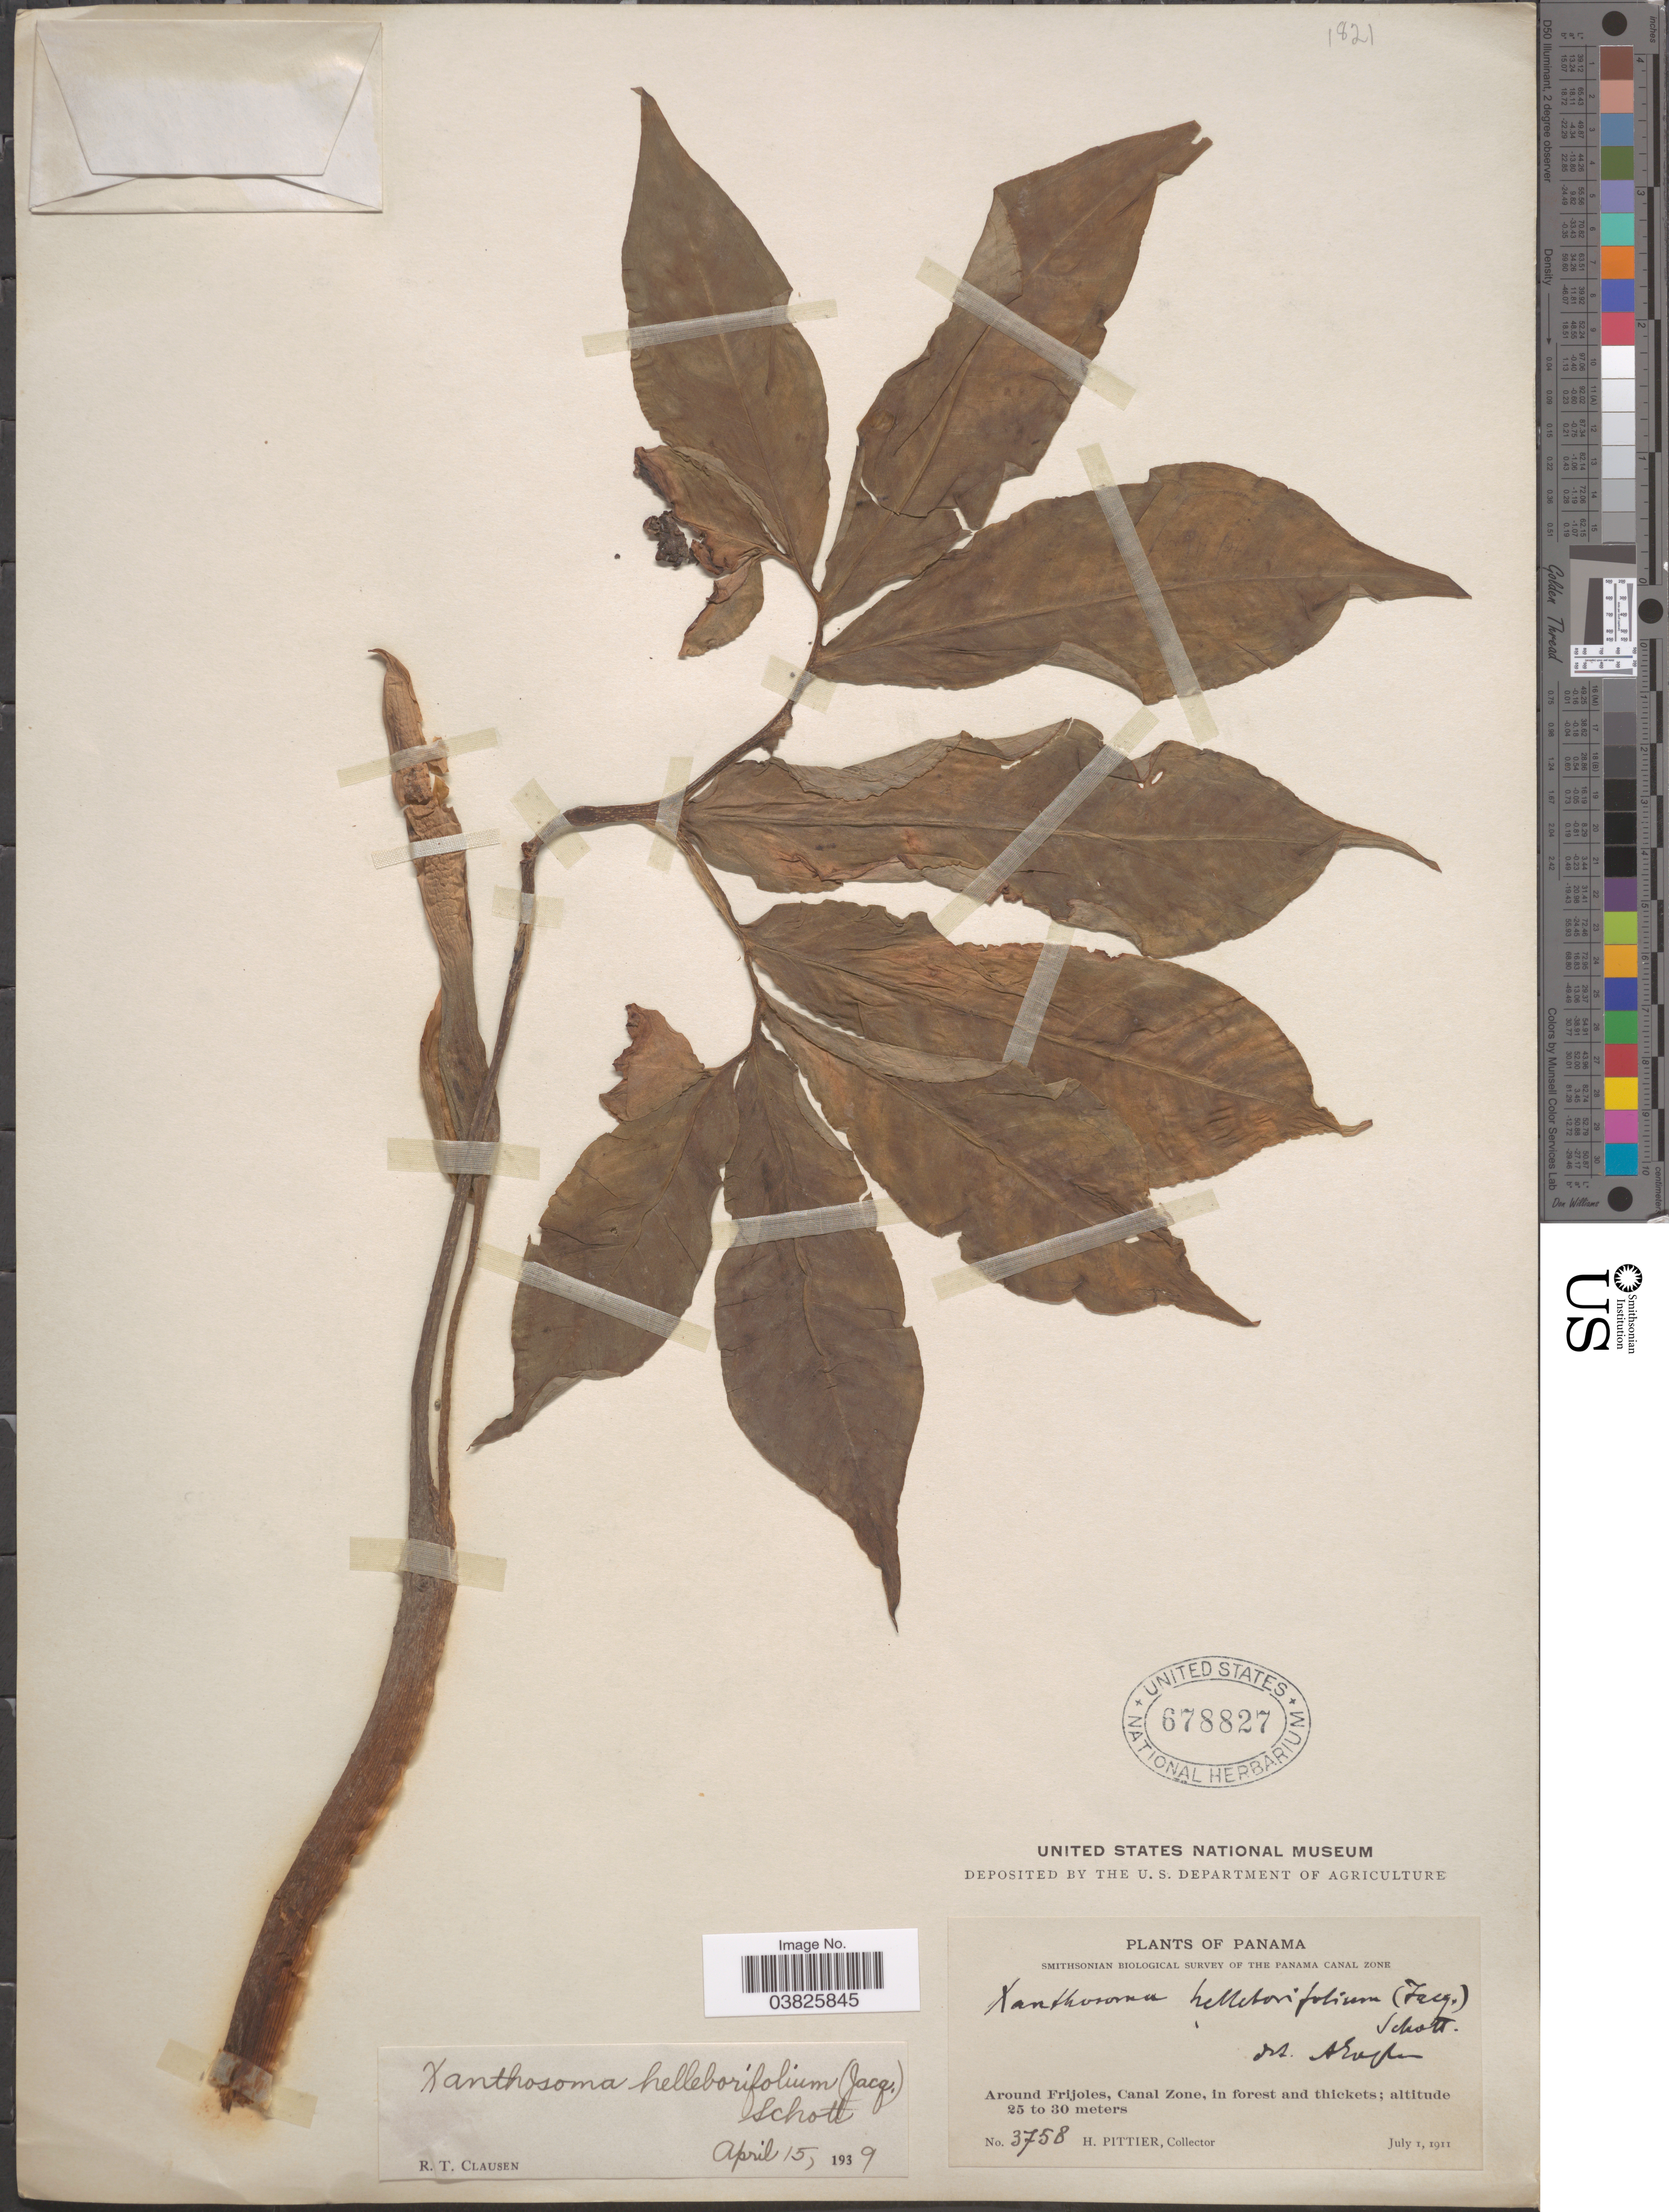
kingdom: Plantae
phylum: Tracheophyta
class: Liliopsida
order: Alismatales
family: Araceae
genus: Xanthosoma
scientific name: Xanthosoma helleborifolium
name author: (Jacq.) Schott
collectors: H. F. Pittier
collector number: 3758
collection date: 1911-07-01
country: Panama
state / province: Colón / Panamá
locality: Around Frijoles, Canal Zone, in forest and thickets.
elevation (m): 25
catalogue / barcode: US 678827